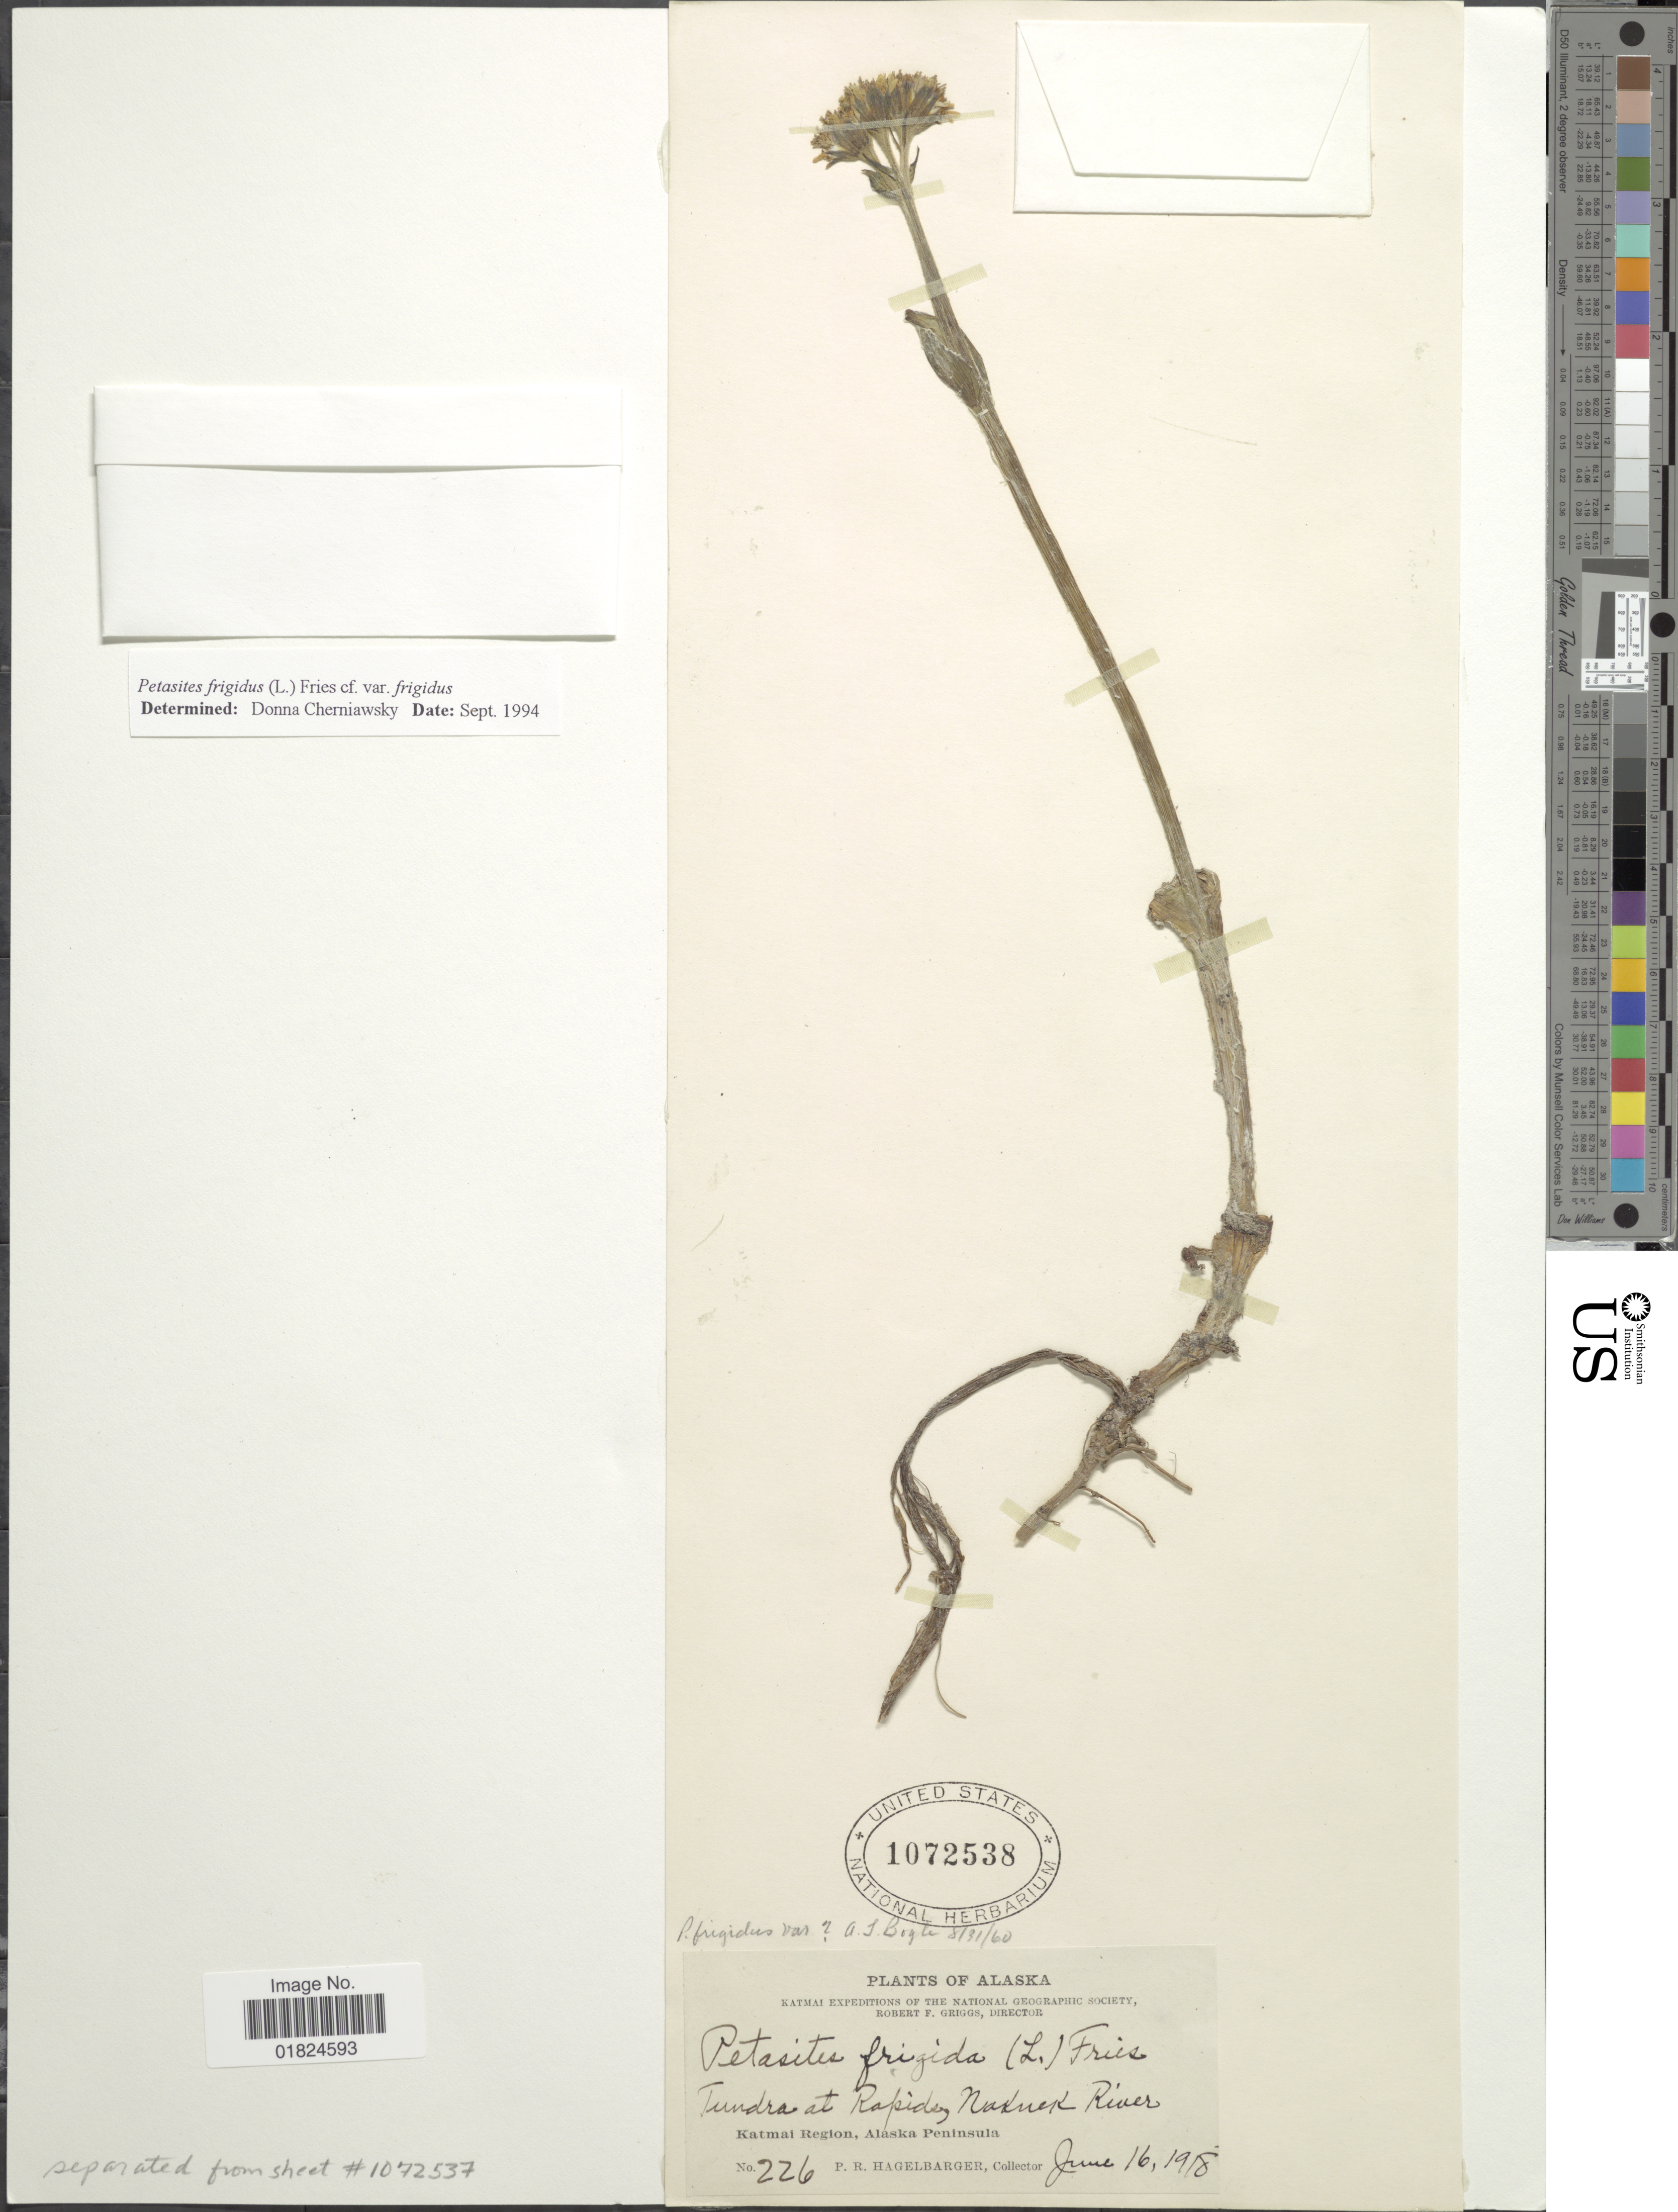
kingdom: Plantae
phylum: Tracheophyta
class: Magnoliopsida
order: Asterales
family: Asteraceae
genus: Petasites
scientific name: Petasites frigidus var. frigidus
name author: (L.) Fr.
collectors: P. Hagelbarger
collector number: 226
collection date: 1918-06-16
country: United States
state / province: Alaska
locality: Tundra at Rapids, Naknek River. Katmai Region, Alaska Peninsula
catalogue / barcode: US 1072538